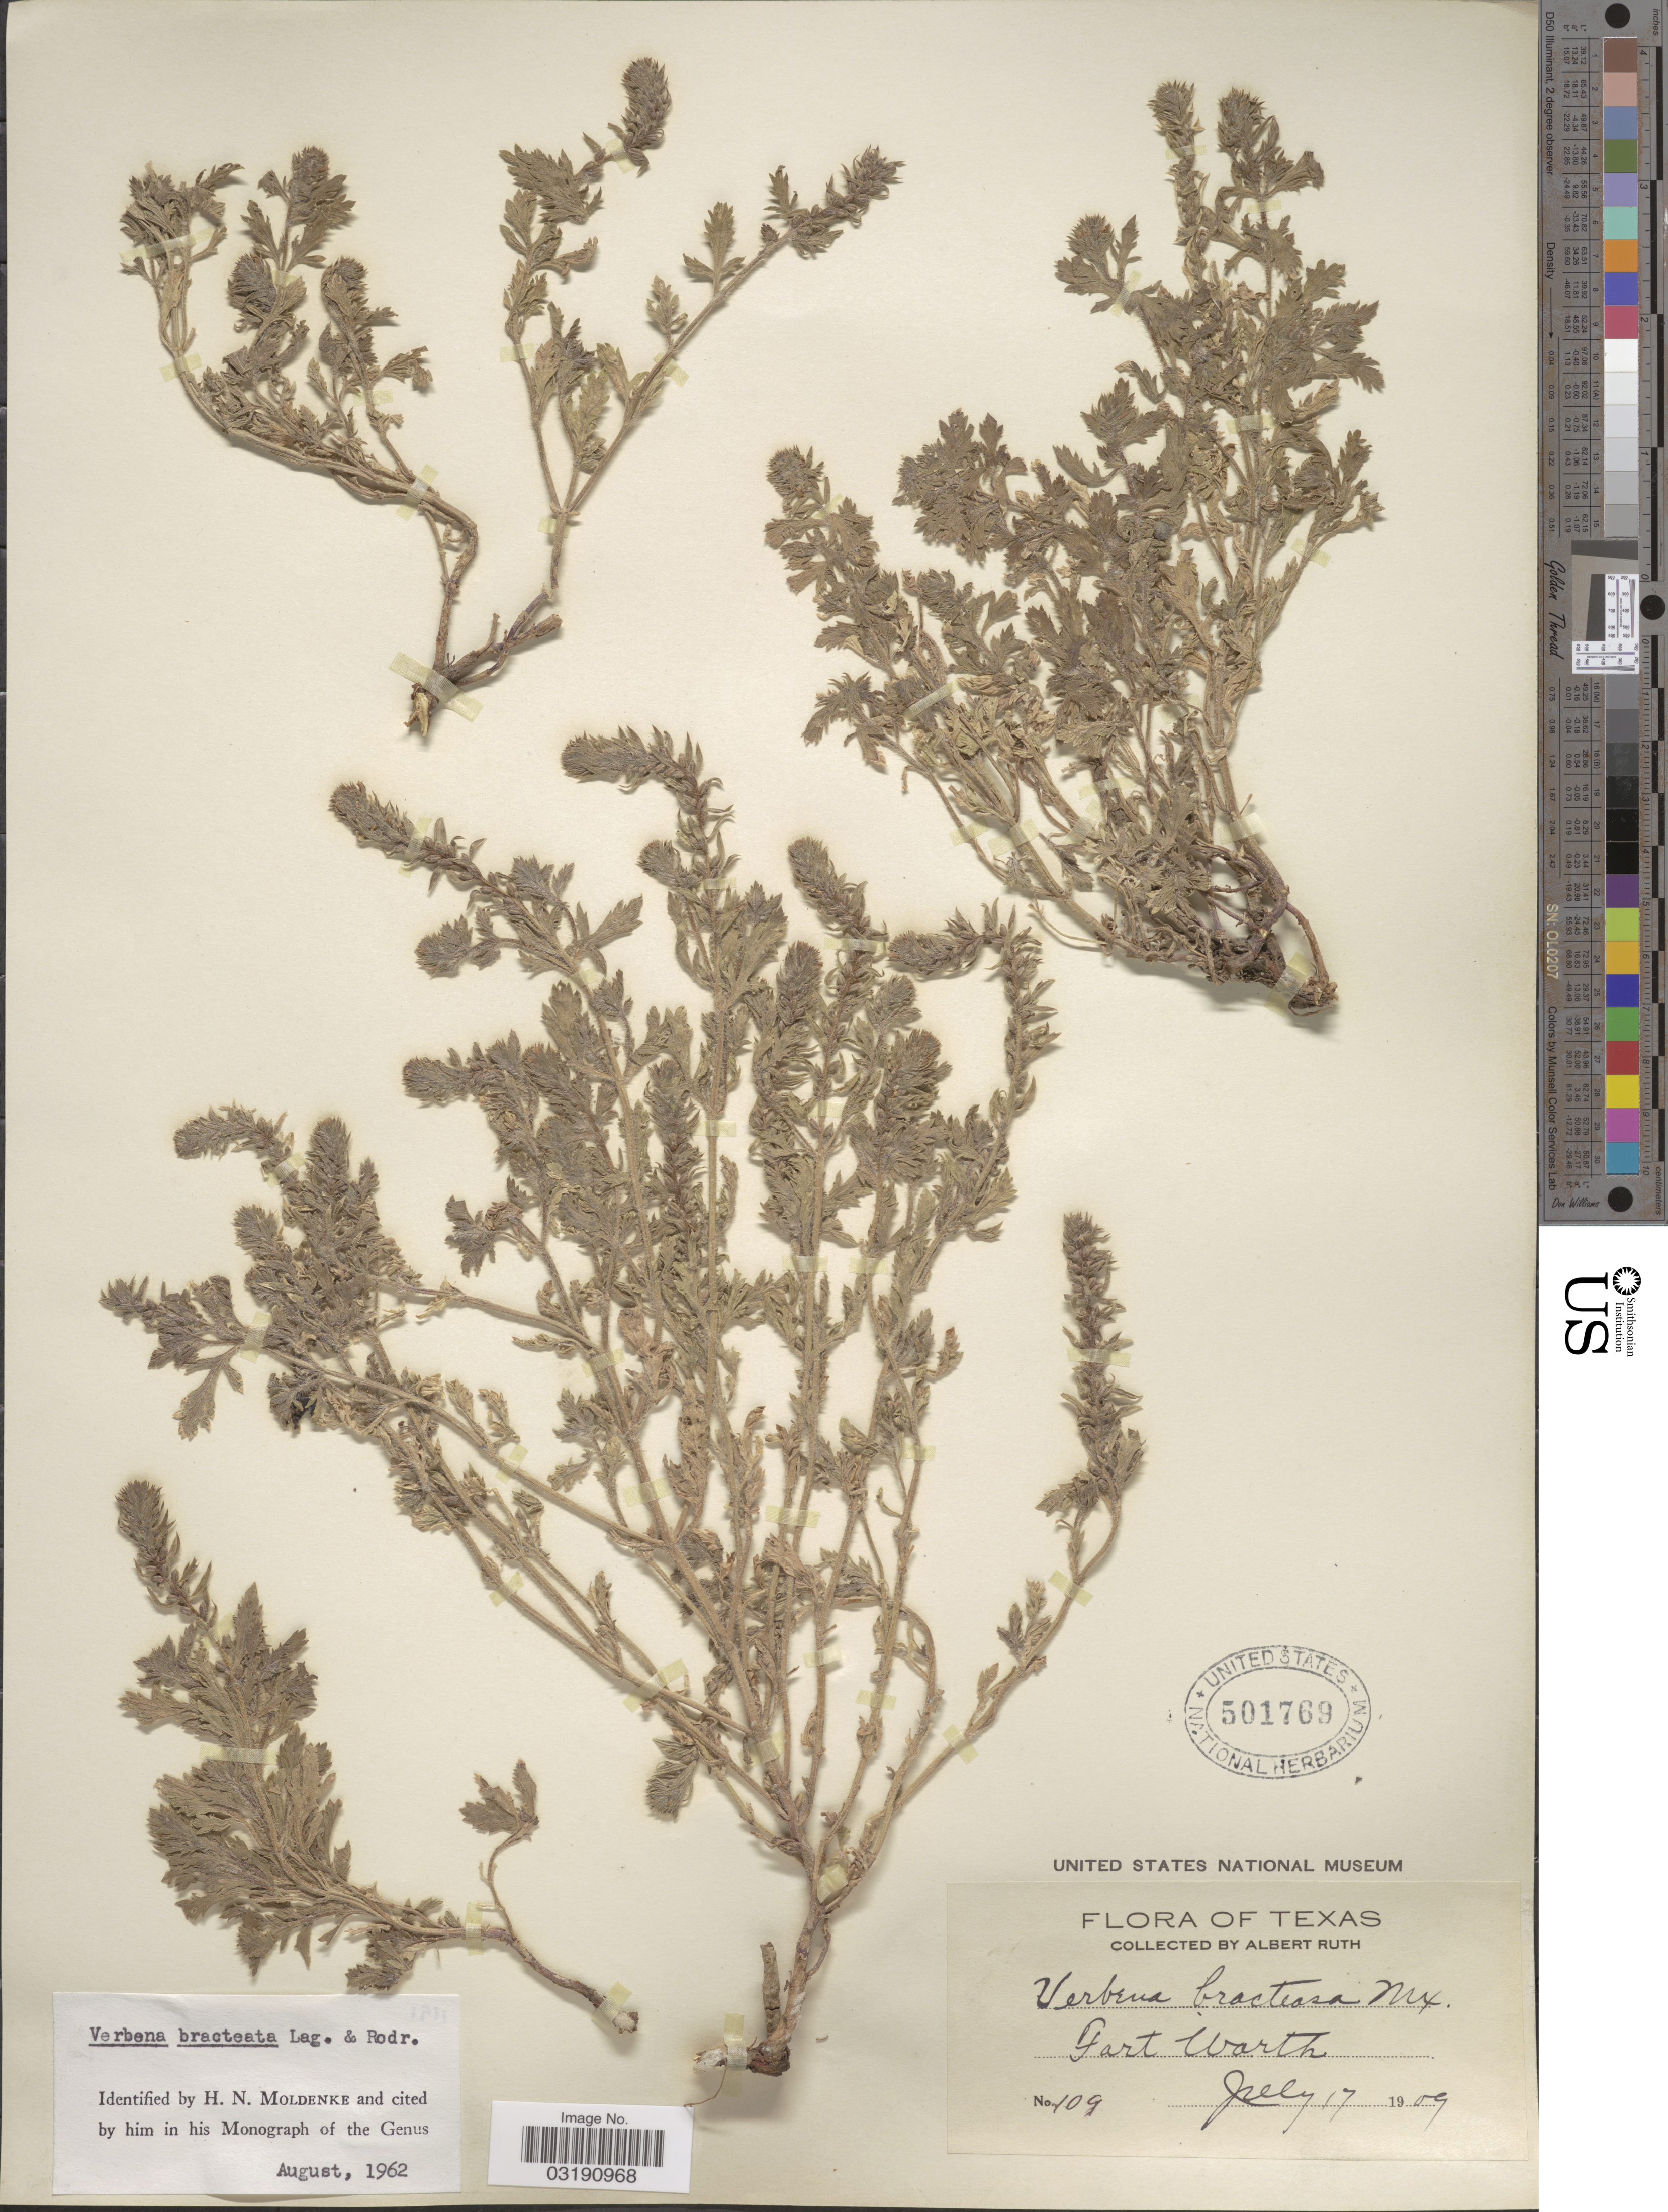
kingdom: Plantae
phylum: Tracheophyta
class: Magnoliopsida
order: Lamiales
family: Verbenaceae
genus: Verbena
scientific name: Verbena bracteata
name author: Cav. ex Lag. & Rodr.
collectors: A. Ruth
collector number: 109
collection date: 1909-07-17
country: United States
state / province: Texas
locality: Fart Warth.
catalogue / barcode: US 501769